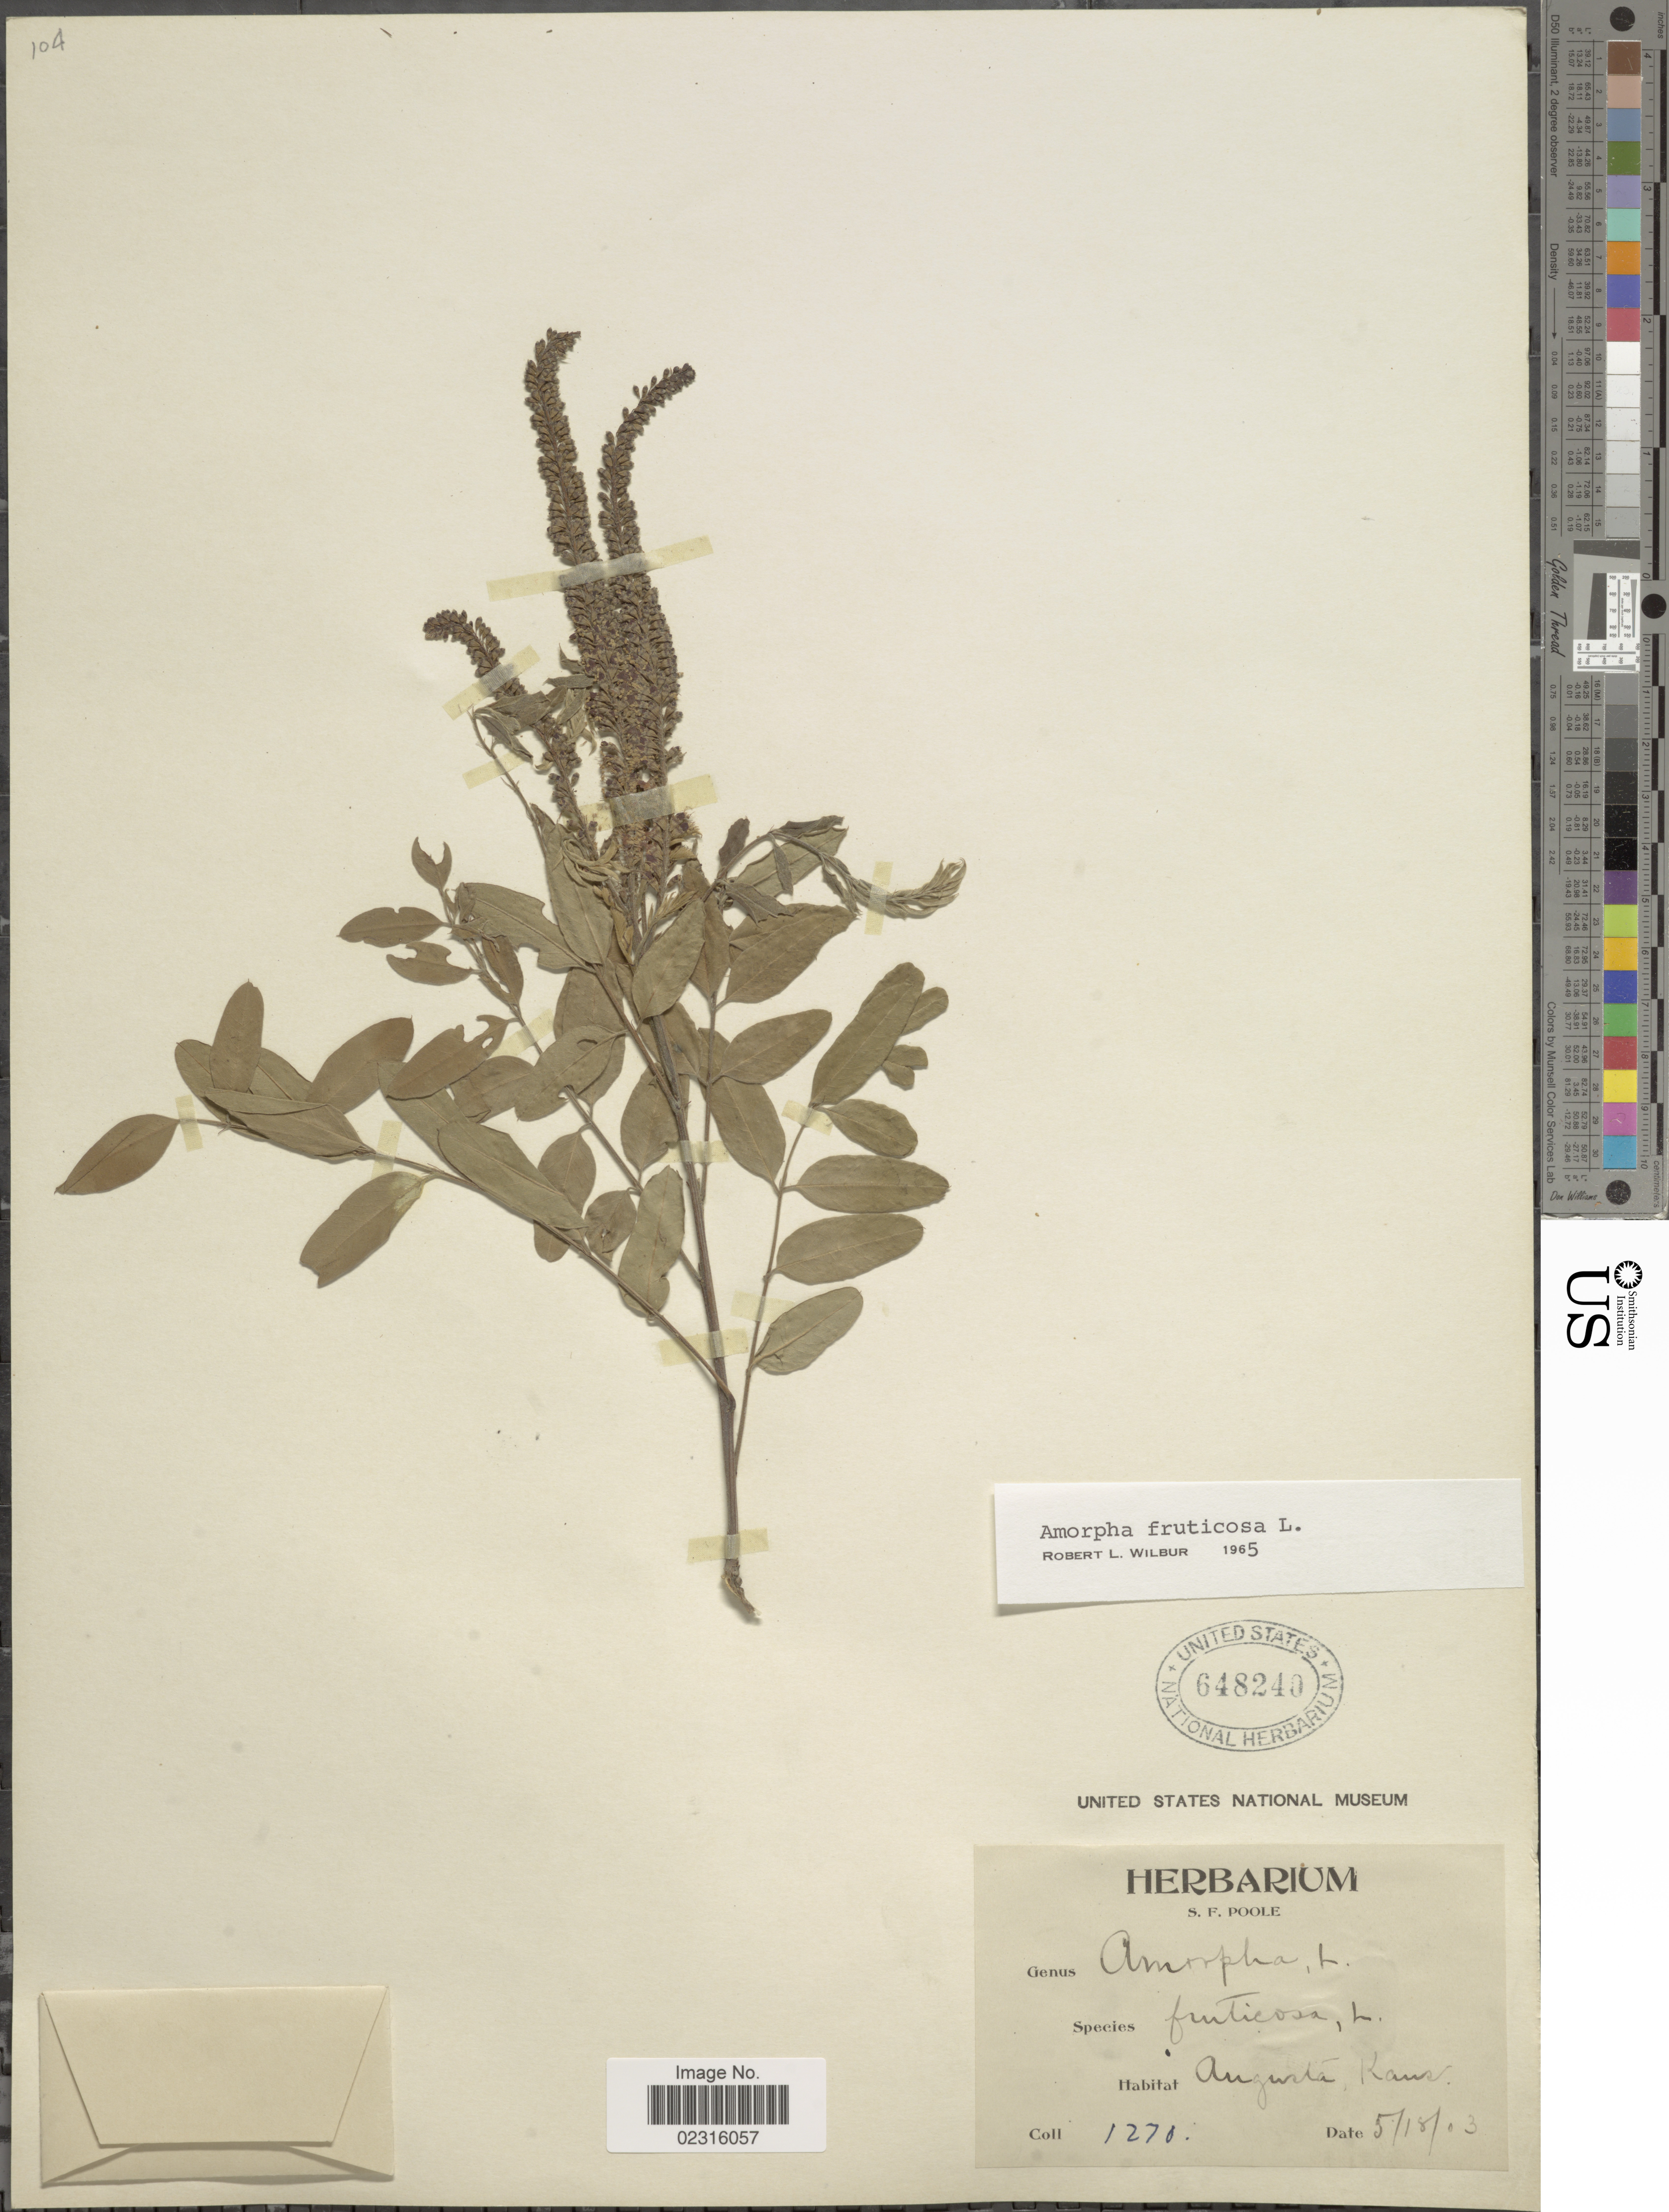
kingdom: Plantae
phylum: Tracheophyta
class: Magnoliopsida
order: Fabales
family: Fabaceae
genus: Amorpha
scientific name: Amorpha fruticosa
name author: L.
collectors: S. F. Poole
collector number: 1270*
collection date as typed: Transcribed d/m/y: 18/5/3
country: United States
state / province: Kansas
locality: Augusta.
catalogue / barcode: US 648240